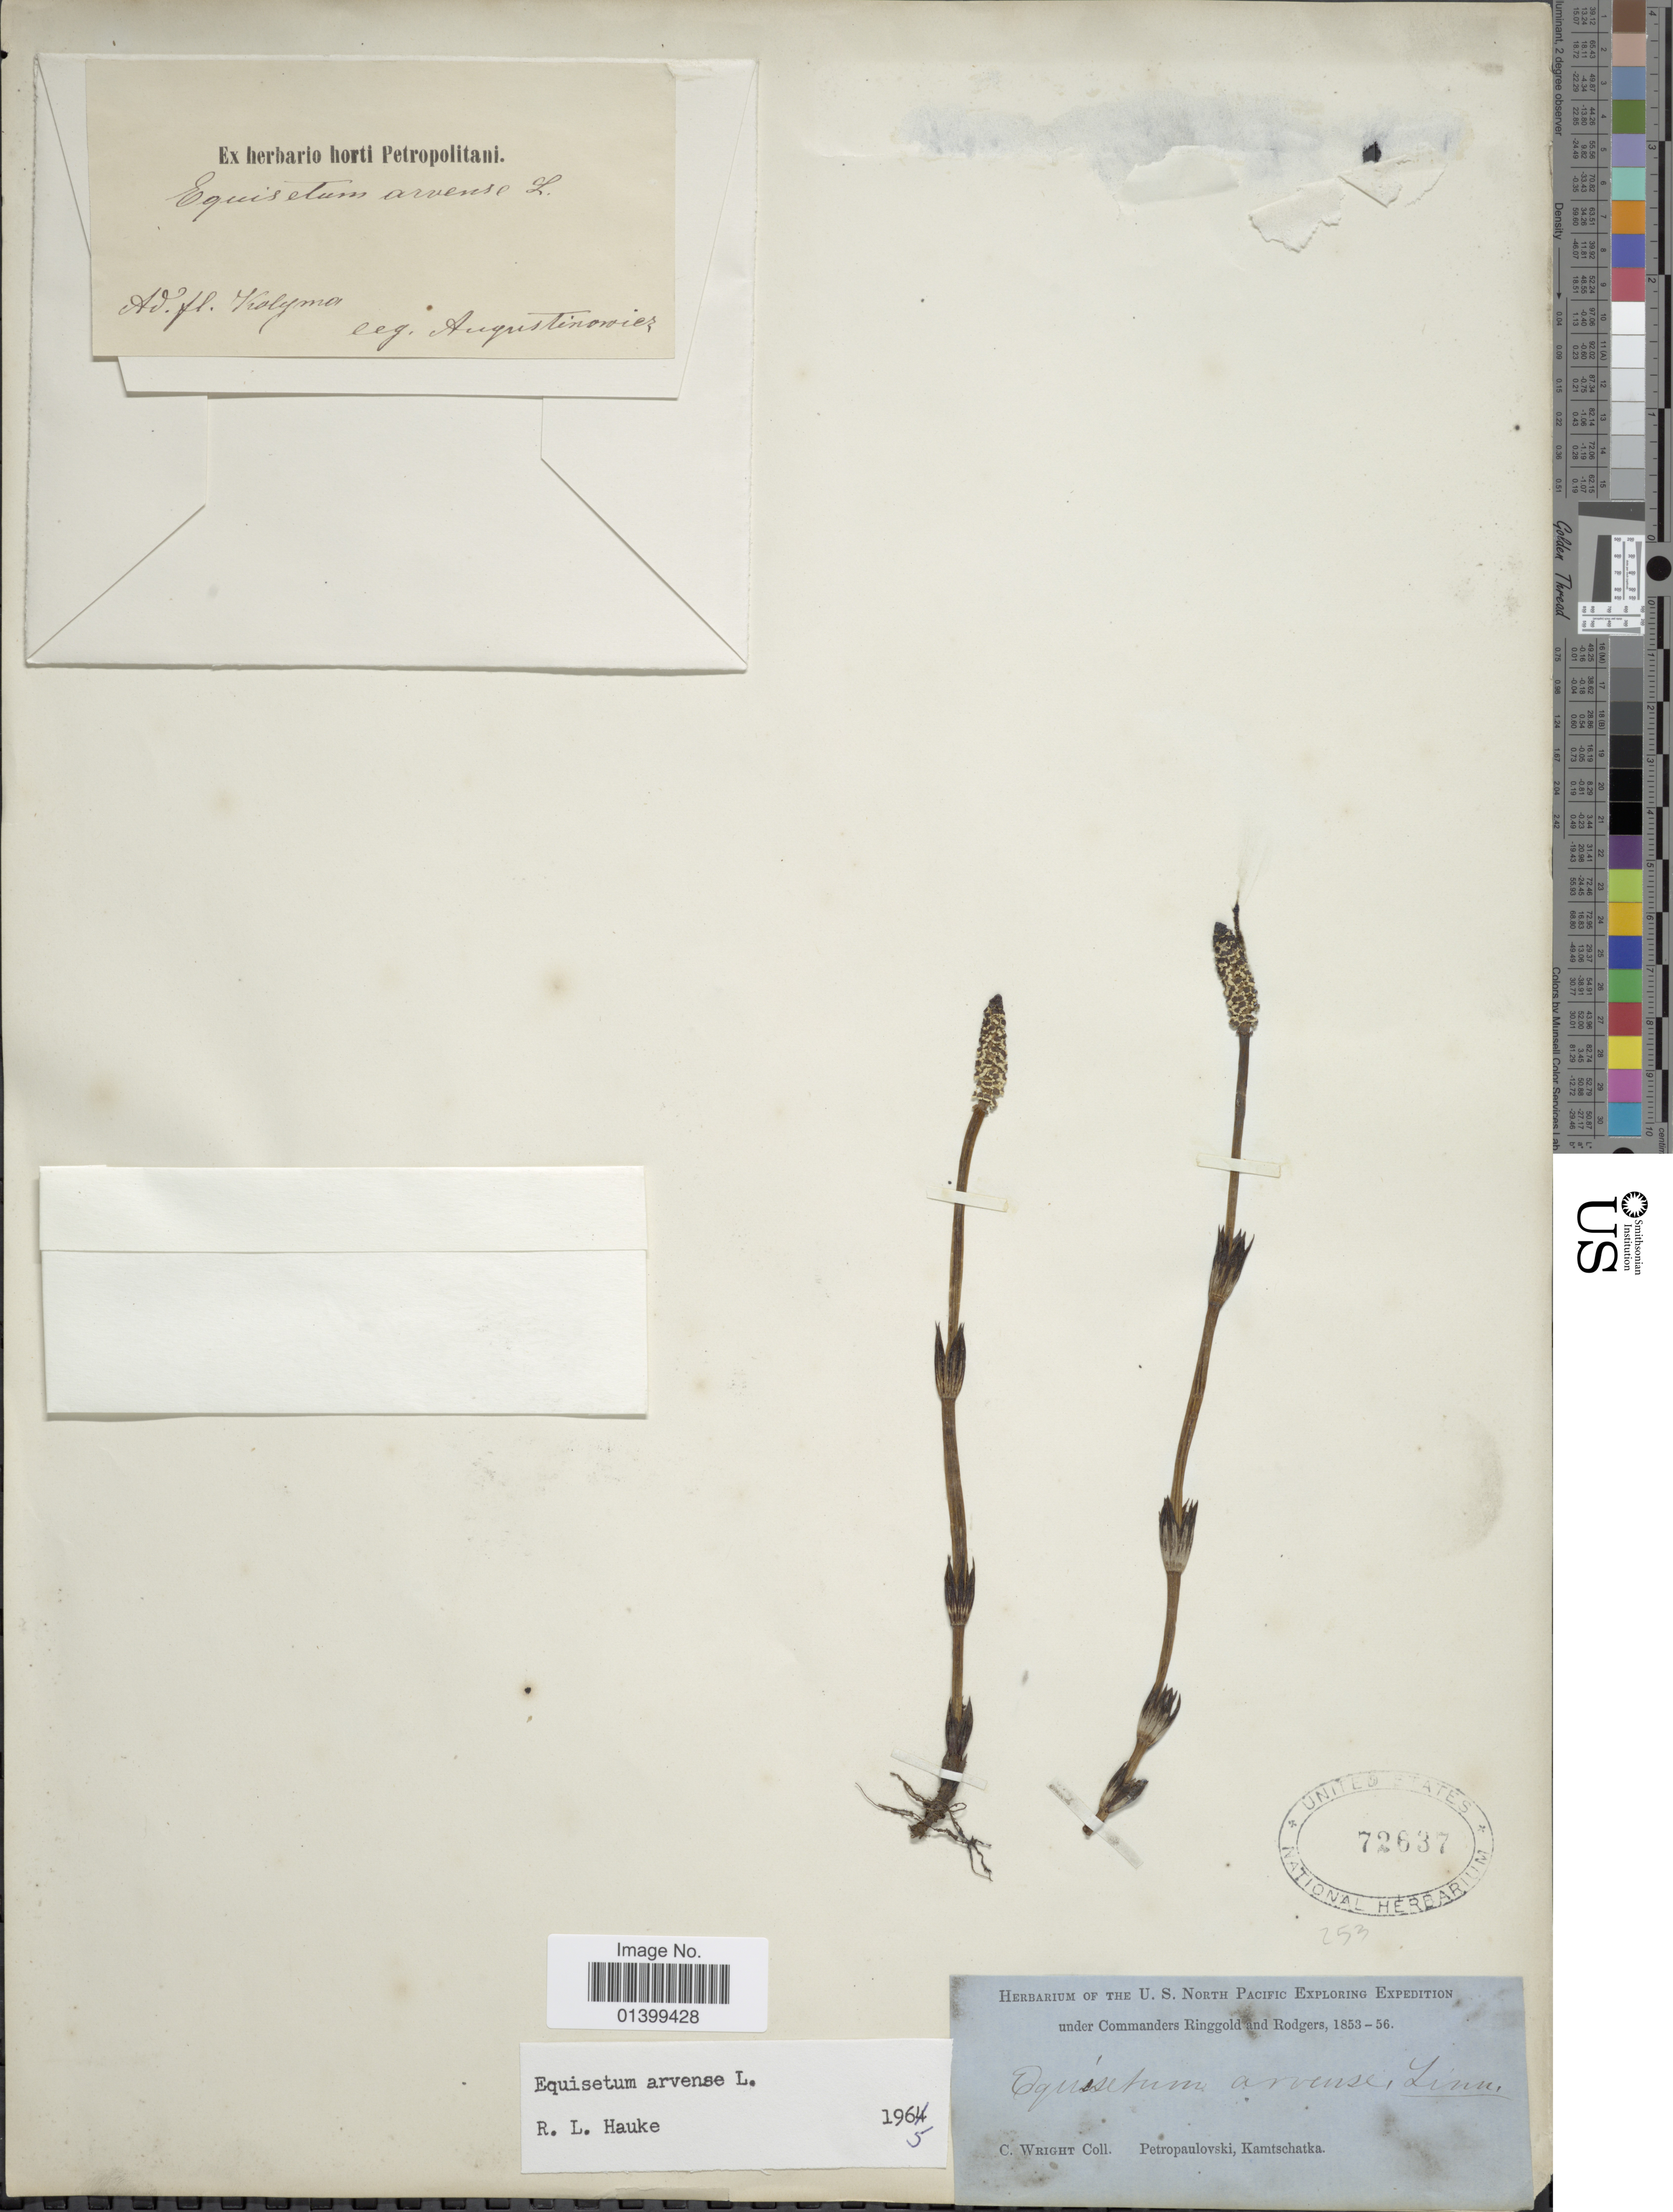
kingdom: Plantae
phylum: Tracheophyta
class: Polypodiopsida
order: Equisetales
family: Equisetaceae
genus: Equisetum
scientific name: Equisetum arvense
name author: L.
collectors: C. Wright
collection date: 1853/1856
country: Russian Federation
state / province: Kamchatka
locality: Petropaulovski, Kamtschatka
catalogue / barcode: US 72637